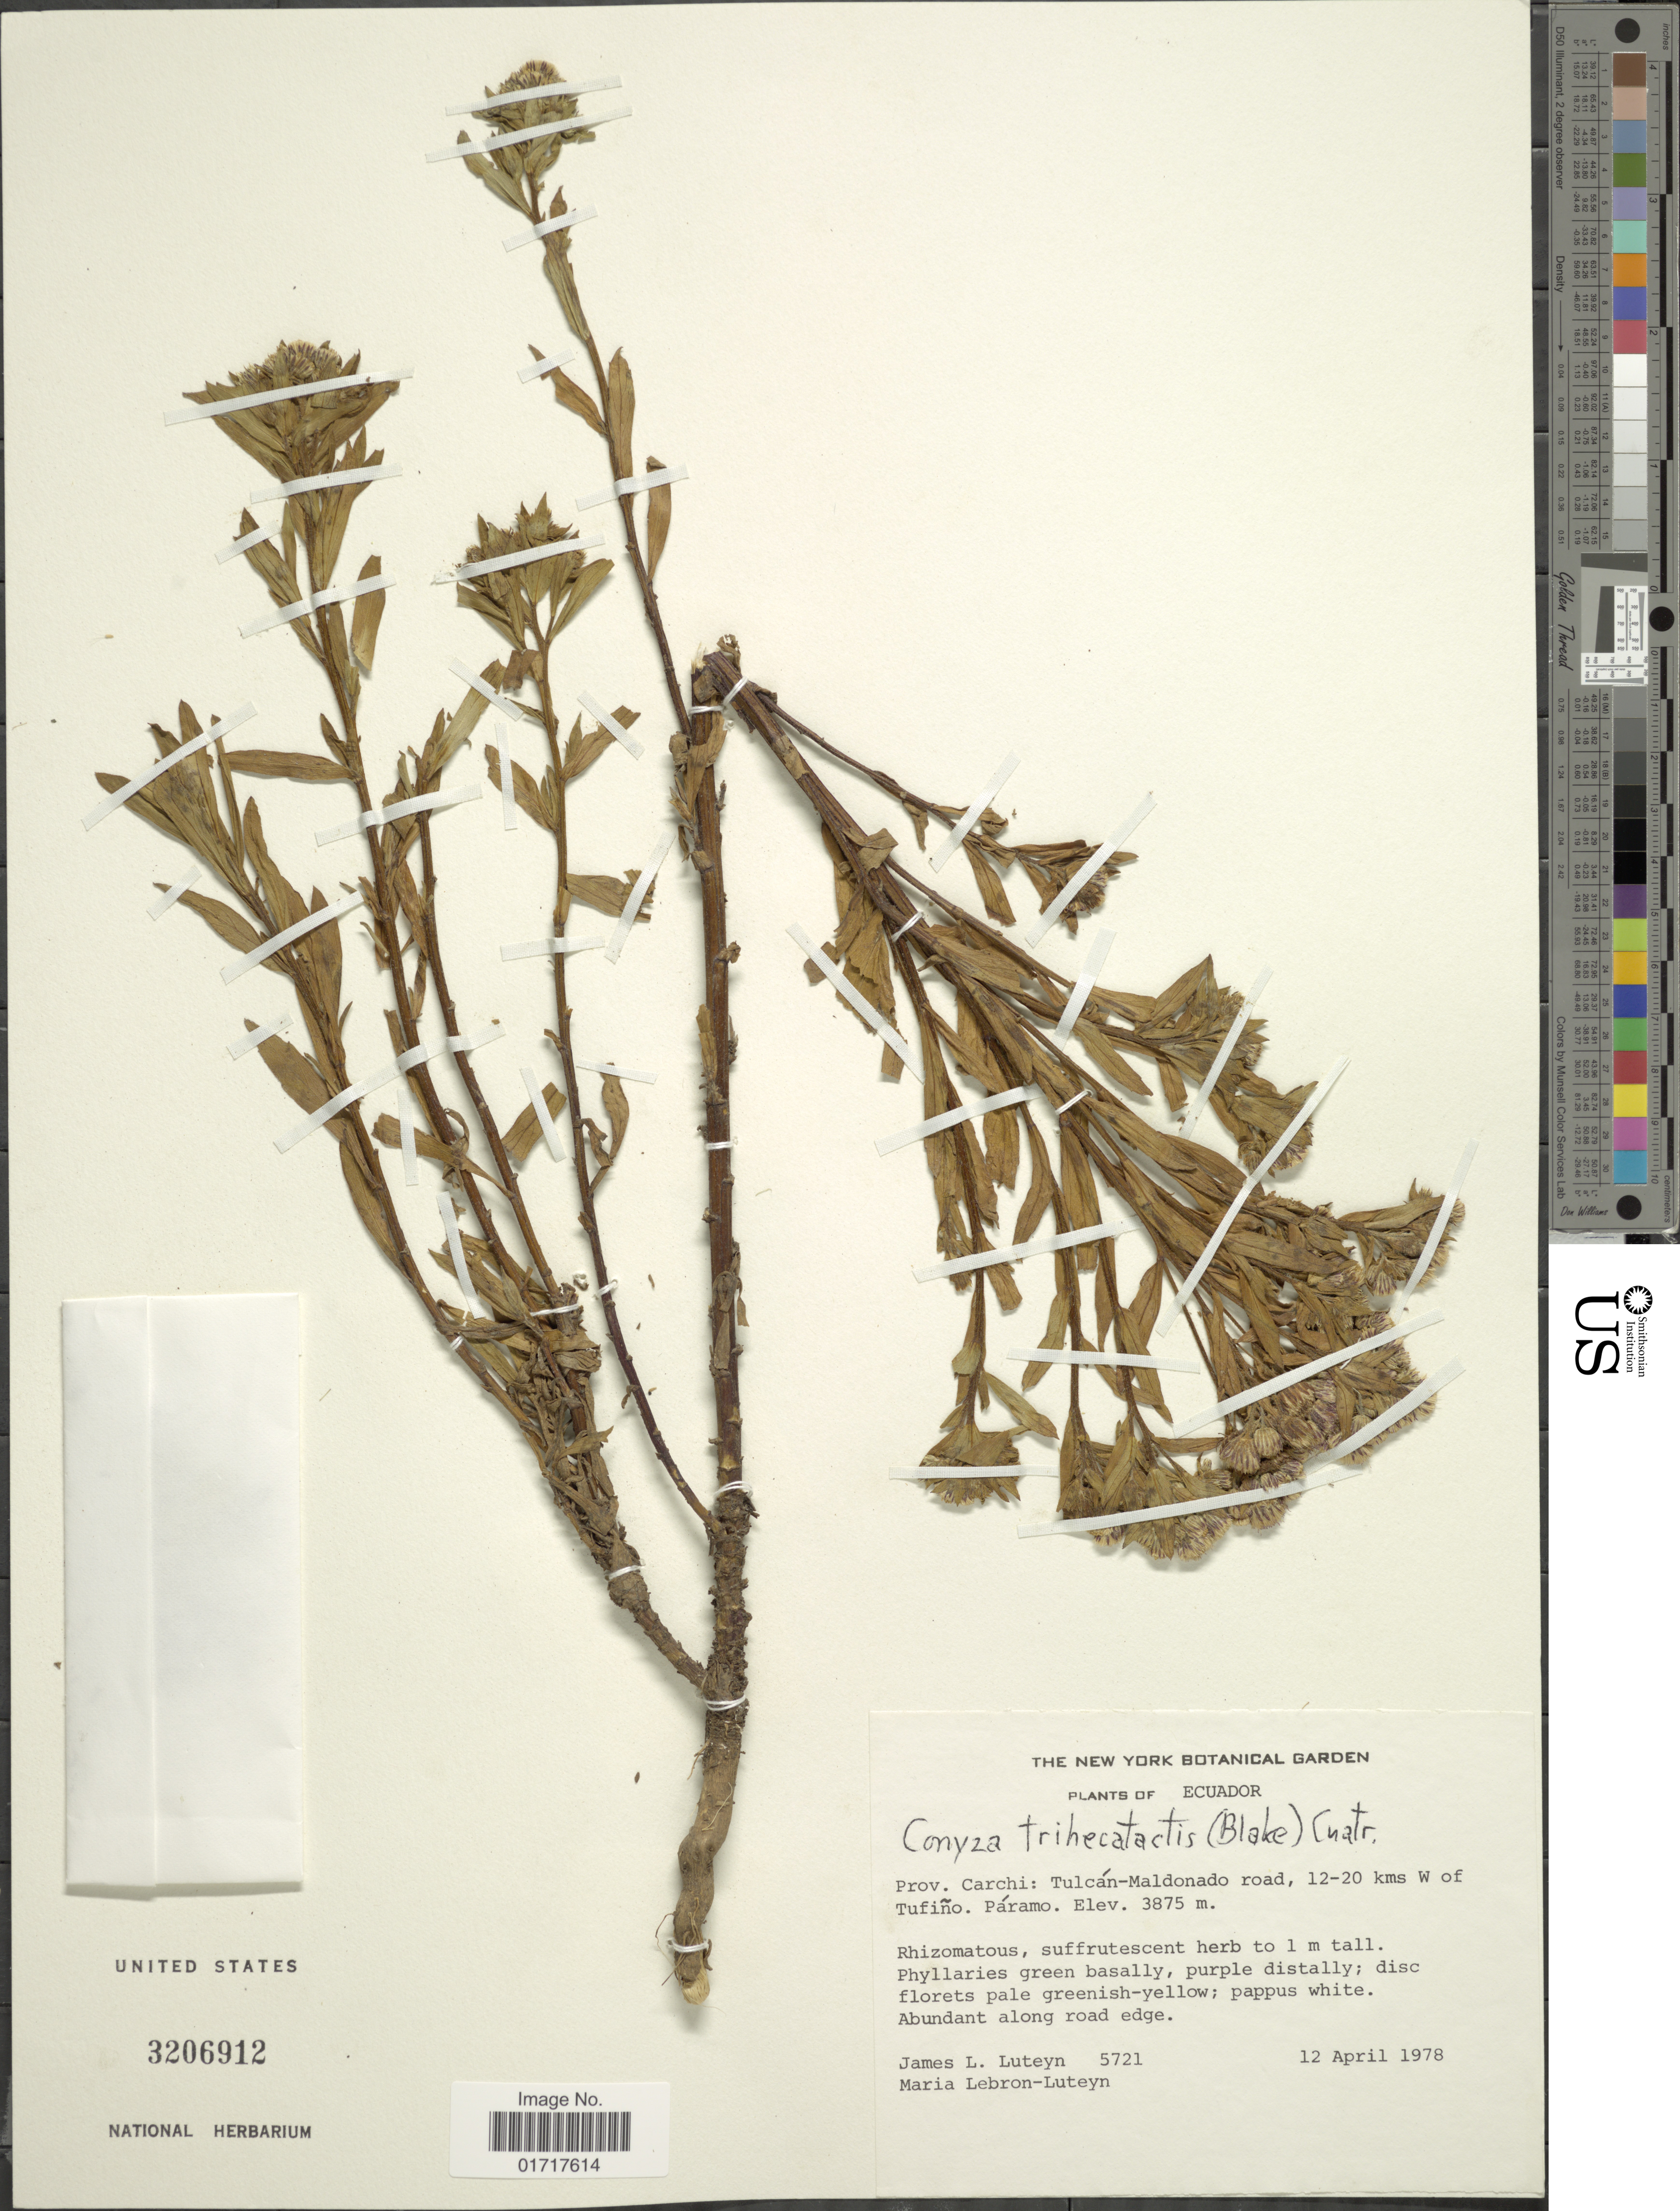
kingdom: Plantae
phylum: Tracheophyta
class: Magnoliopsida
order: Asterales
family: Asteraceae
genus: Conyza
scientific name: Conyza trihecatactis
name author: (S.F. Blake) Cuatrec.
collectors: J. L. Luteyn & M. L. Lebrón-Luteyn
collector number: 5721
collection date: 1978-04-12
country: Ecuador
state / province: Carchi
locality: Prov. Carchi: Tulcan-Maldonado road, 12-20 kms W of Tufino. Paramo.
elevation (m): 3875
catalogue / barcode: US 3206912